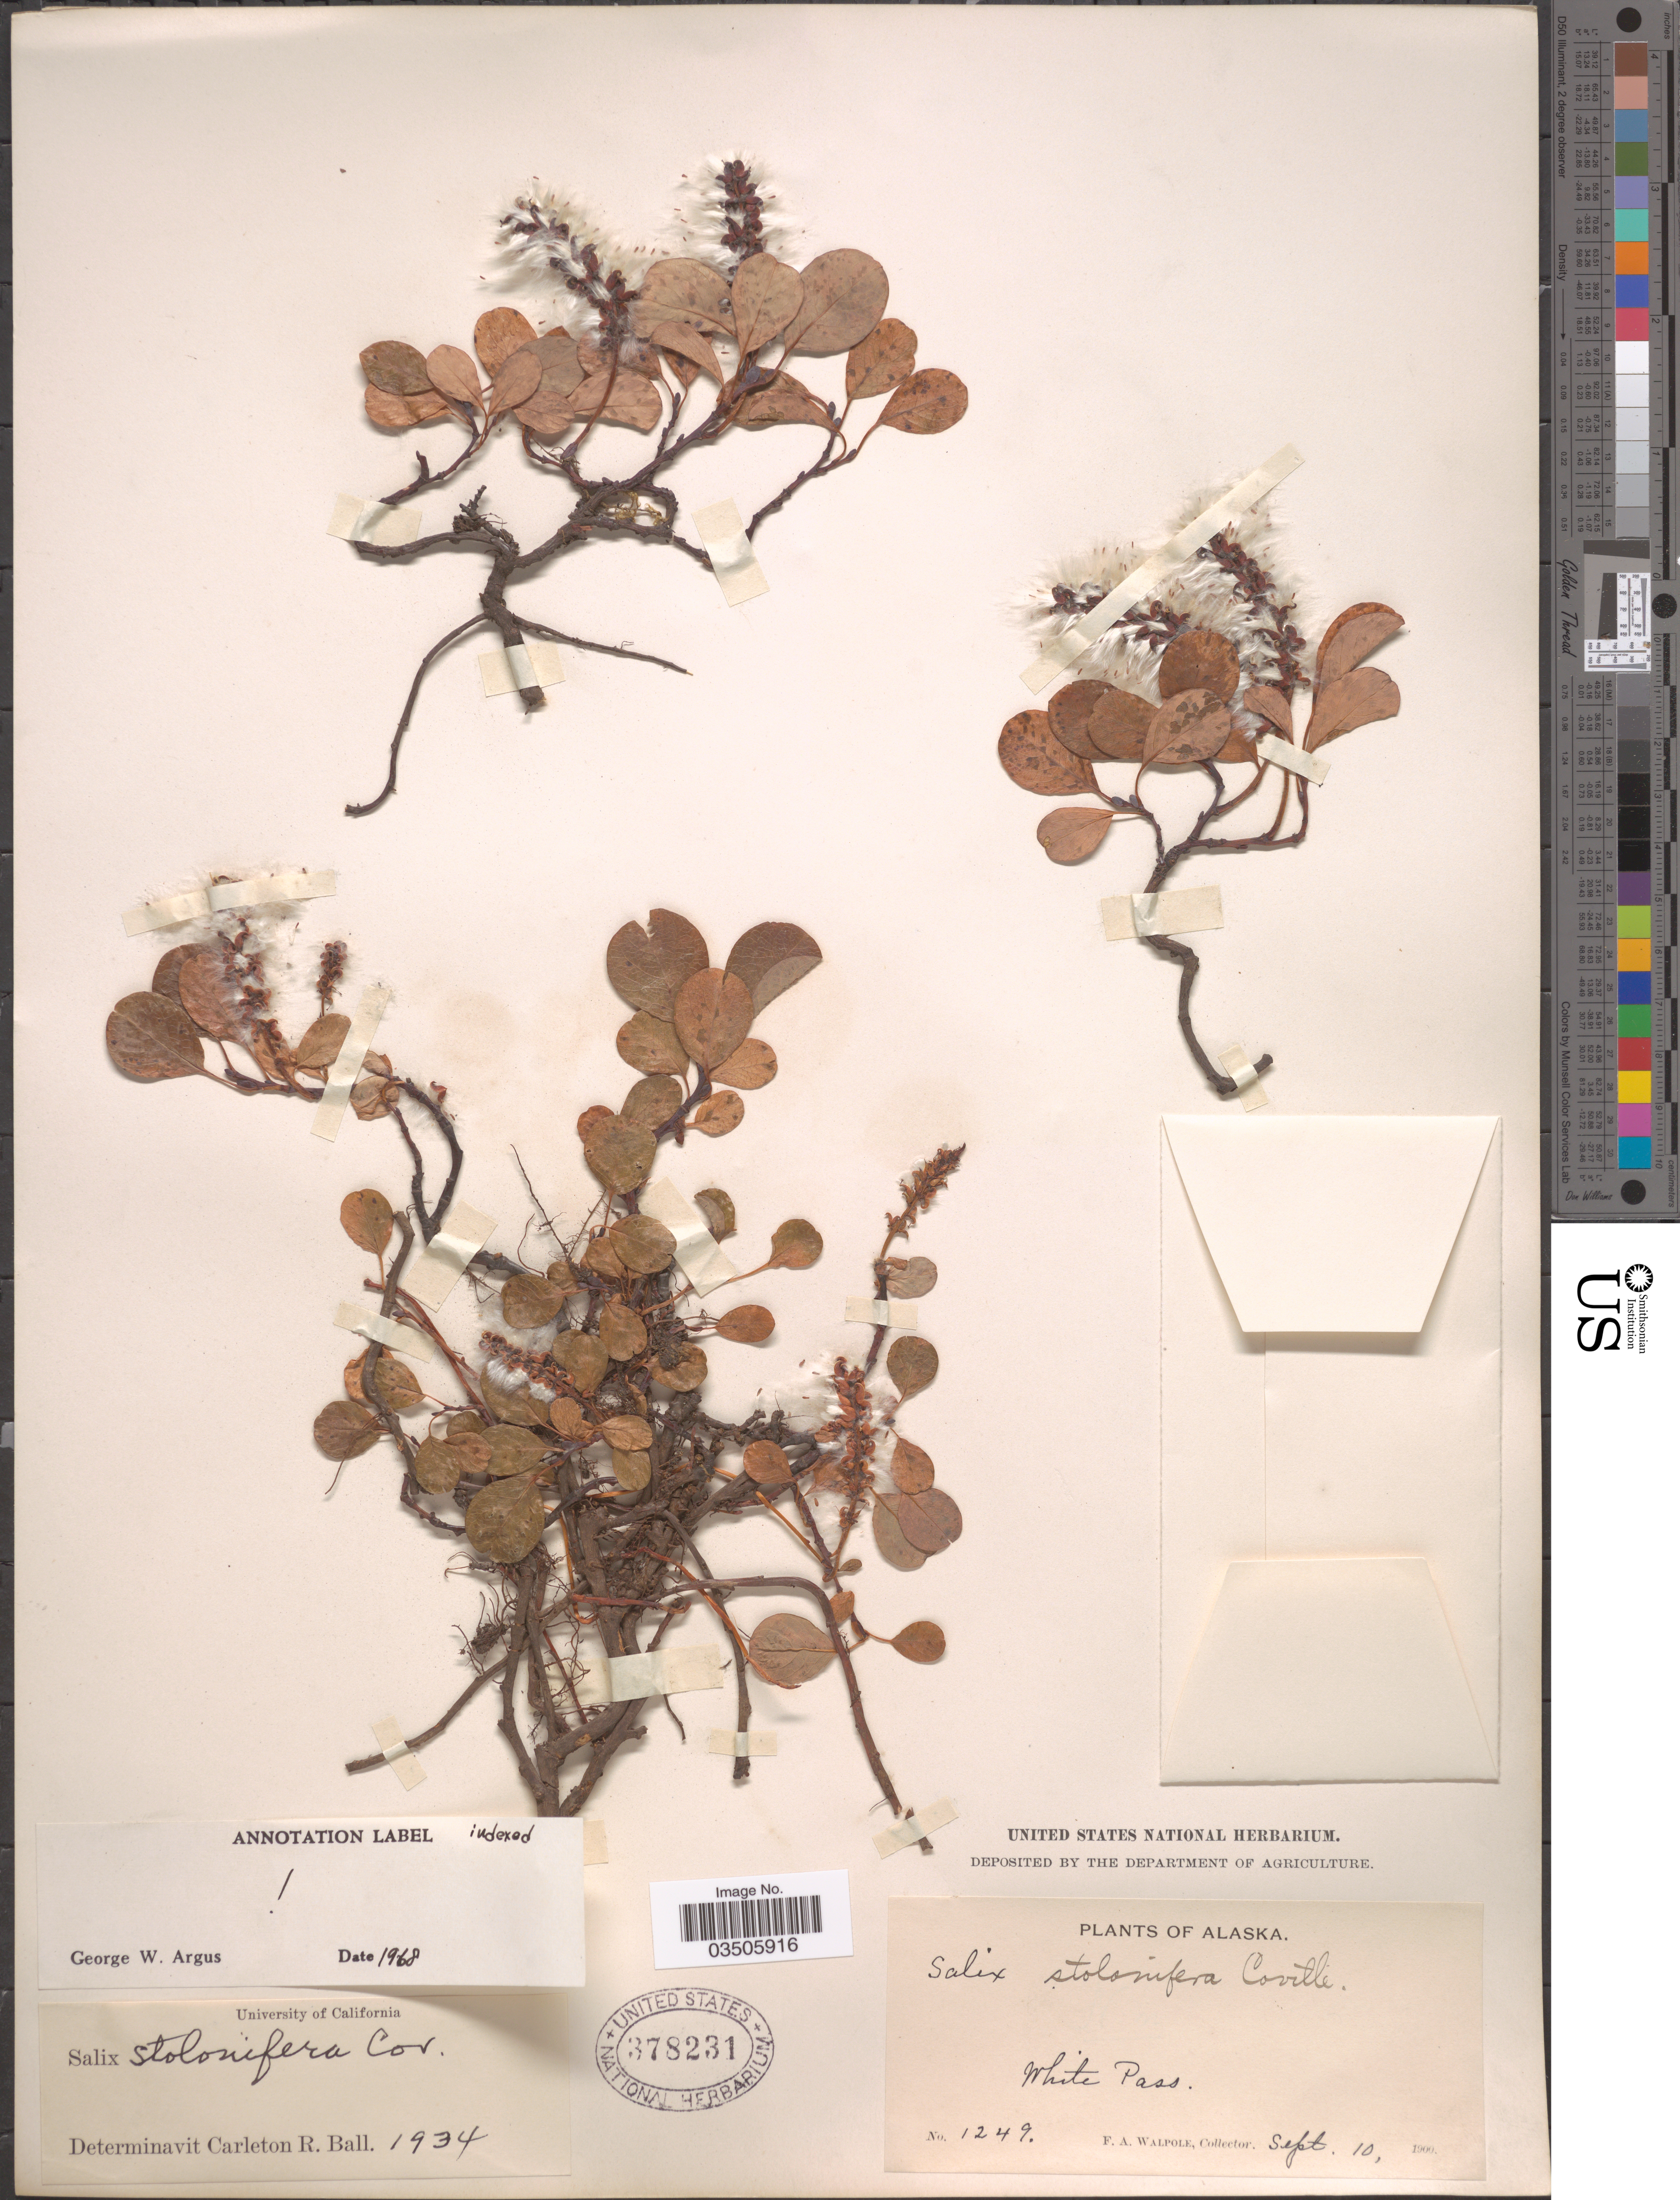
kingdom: Plantae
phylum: Tracheophyta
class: Magnoliopsida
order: Malpighiales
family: Salicaceae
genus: Salix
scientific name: Salix stolonifera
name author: Coville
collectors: F. Walpole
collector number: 1249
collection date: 1909-09-10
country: United States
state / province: Alaska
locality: White Pass.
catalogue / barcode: US 378231